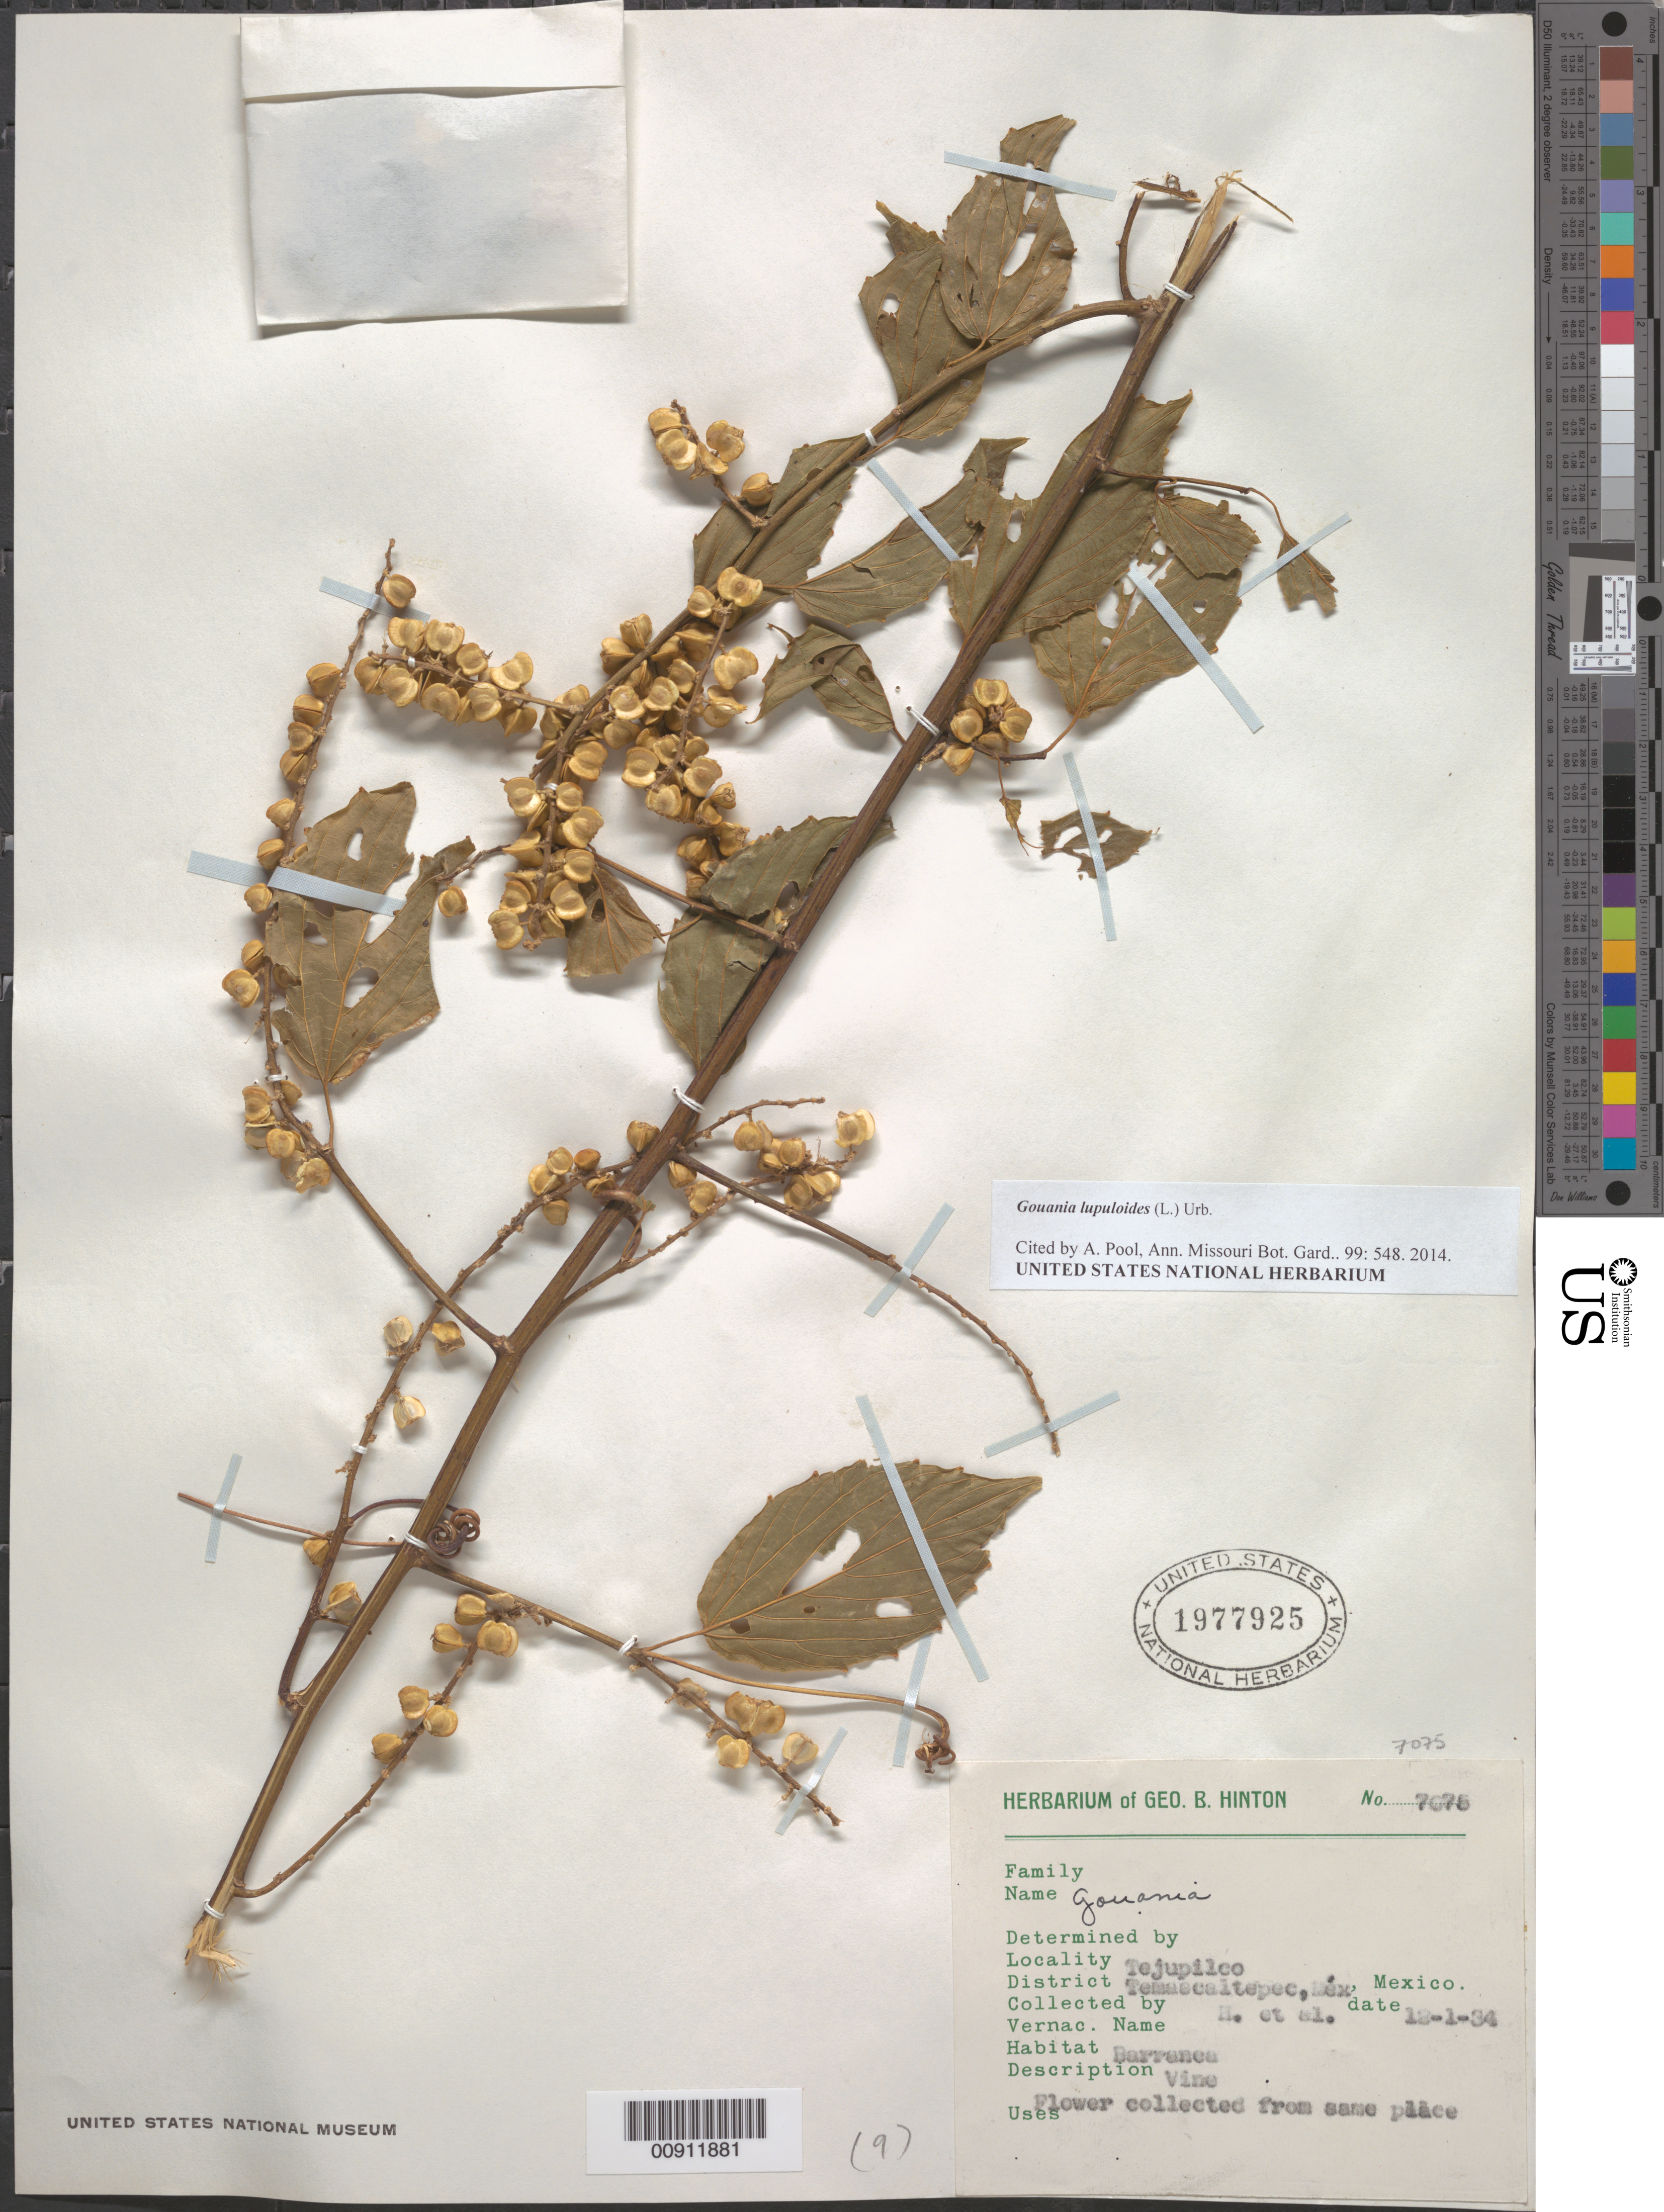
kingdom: Plantae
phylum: Tracheophyta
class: Magnoliopsida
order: Rosales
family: Rhamnaceae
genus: Gouania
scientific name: Gouania lupuloides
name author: (L.) Urb.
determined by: Pool, A., (MO), Missouri Botanical Garden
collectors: G. B. Hinton & et al.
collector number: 7075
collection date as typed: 01 Dec 1934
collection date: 1934-12-01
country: Mexico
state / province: México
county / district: Temascaltepec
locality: Tejupilco, District Temascaltepec, State of Mexico.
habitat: Barranca.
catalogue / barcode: US 1977925